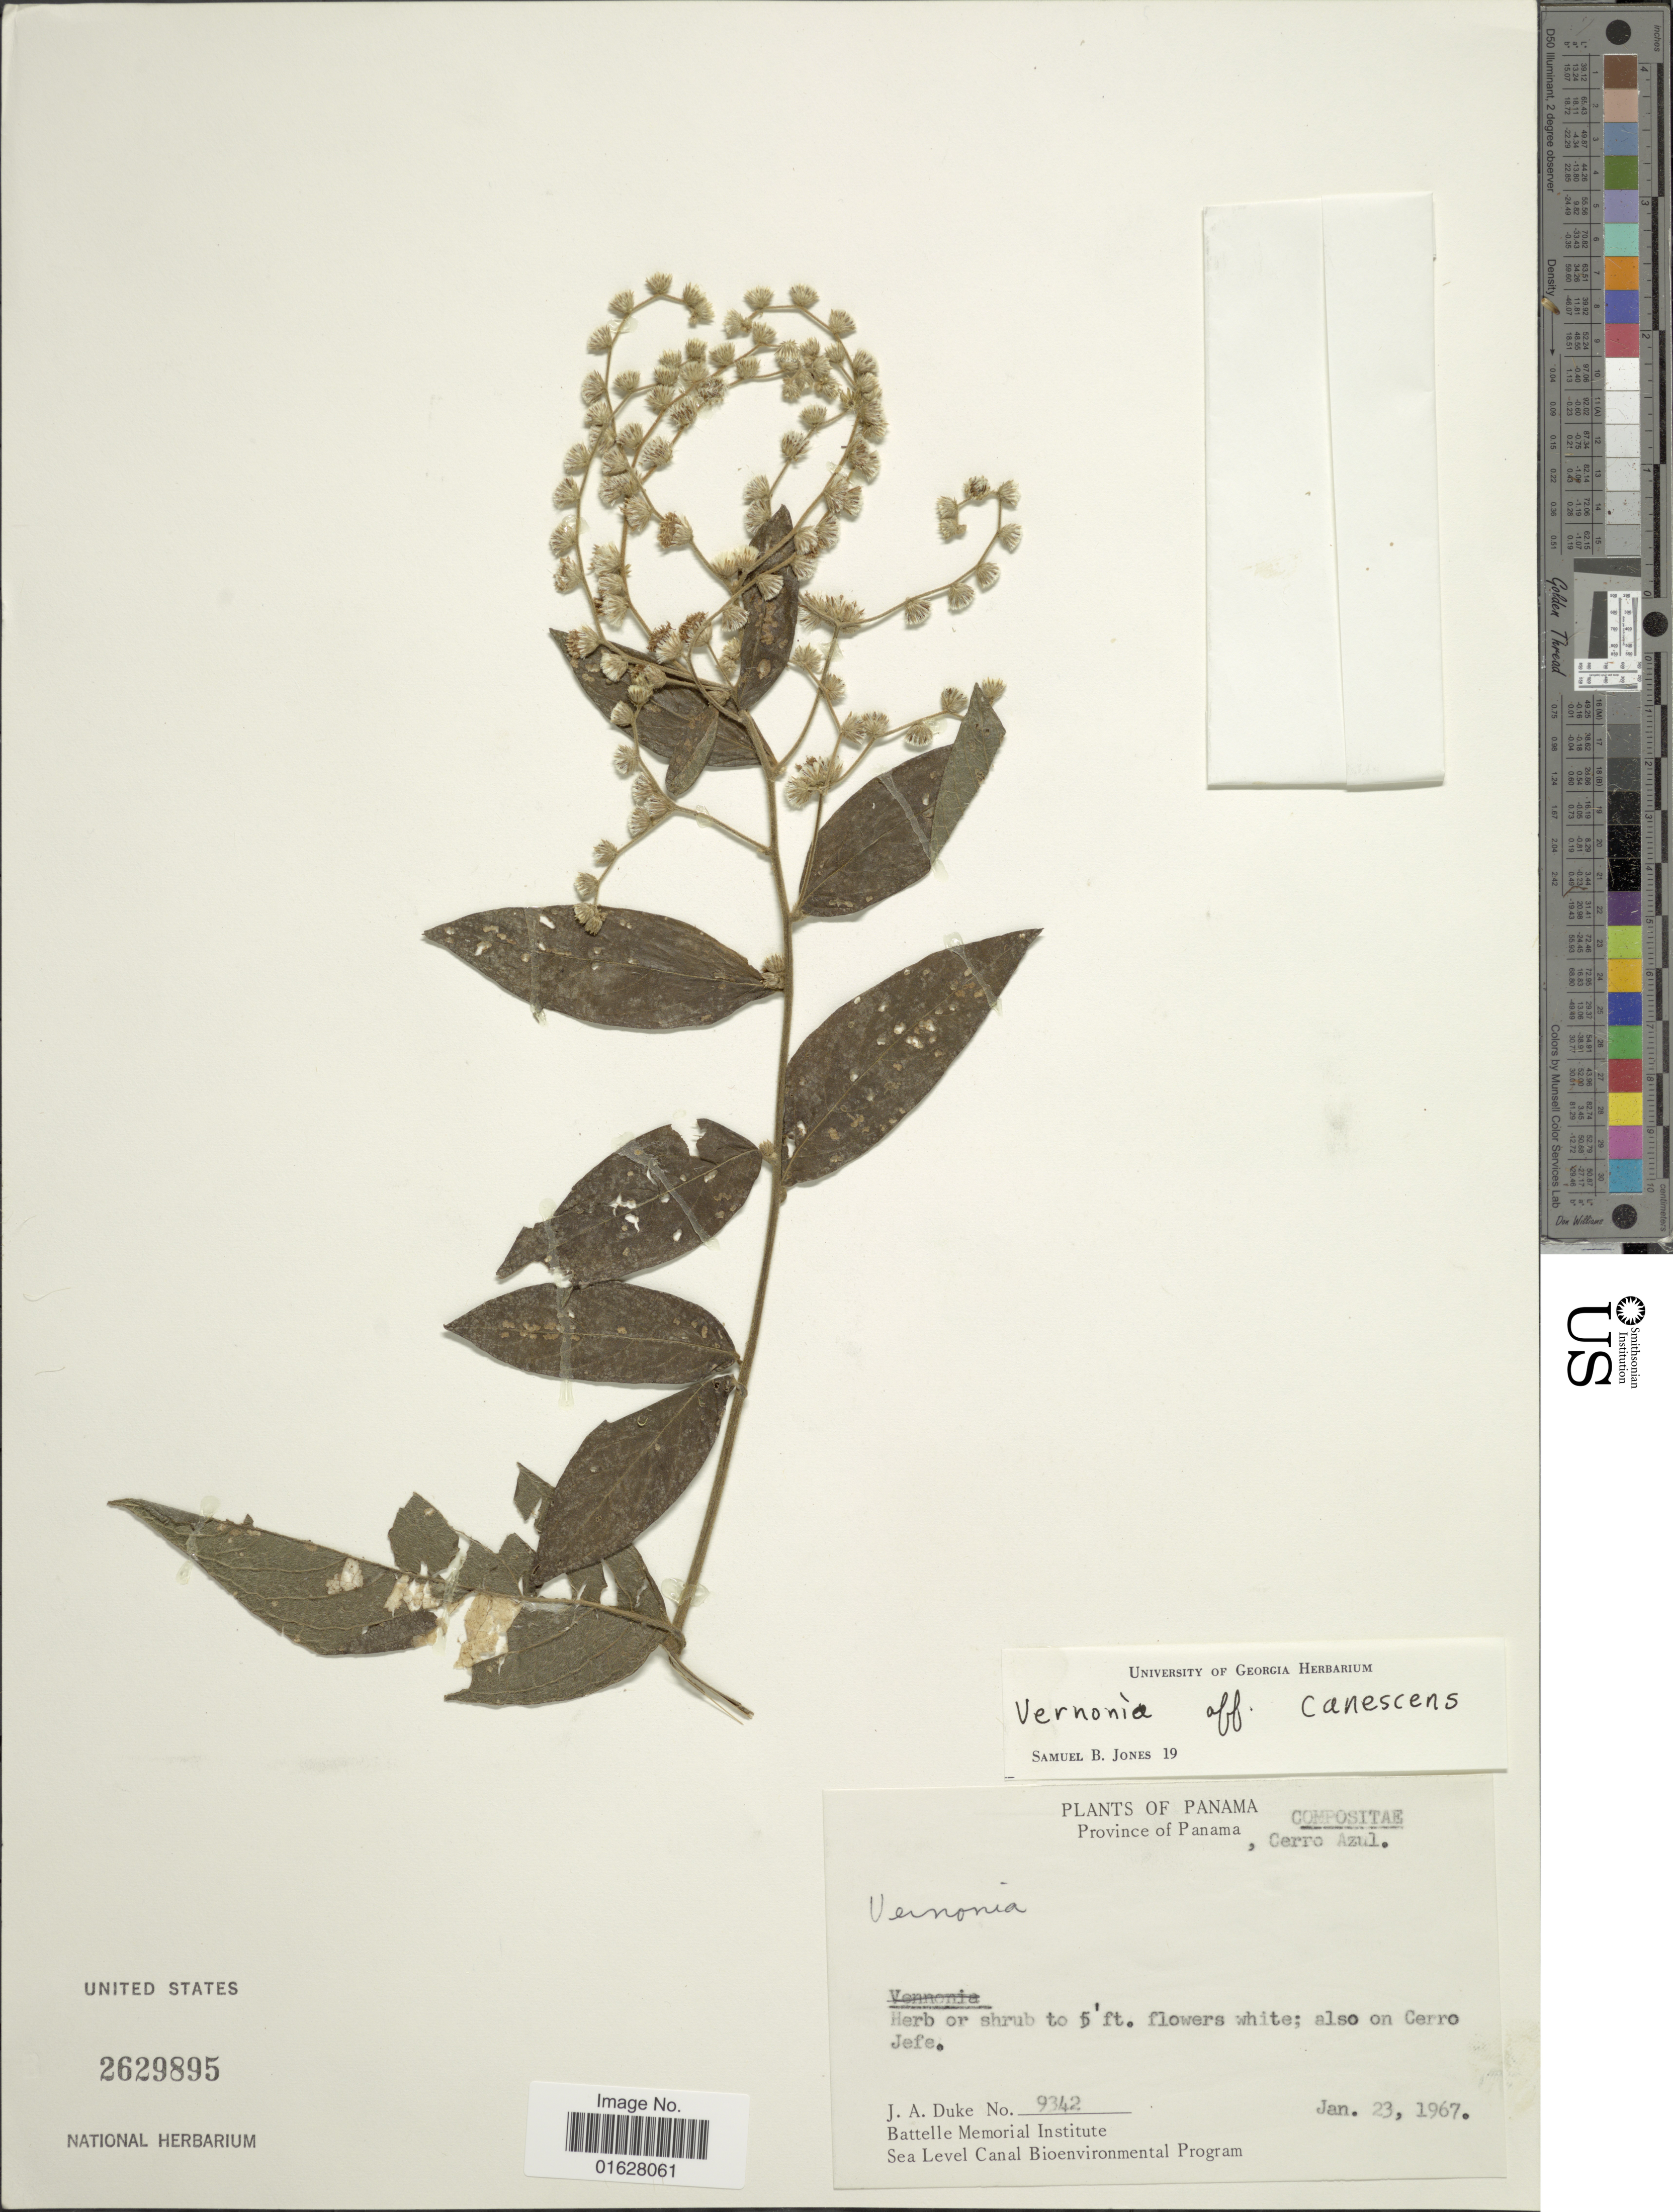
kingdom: Plantae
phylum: Tracheophyta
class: Magnoliopsida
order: Asterales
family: Asteraceae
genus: Lepidaploa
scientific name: Lepidaploa canescens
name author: (Kunth) H. Rob.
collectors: J. A. Duke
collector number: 9342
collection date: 1967-01-23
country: Panama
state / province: Panamá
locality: Panama. Province of Panama, Cerro Azul. also on Cerro Jefe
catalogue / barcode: US 2629895